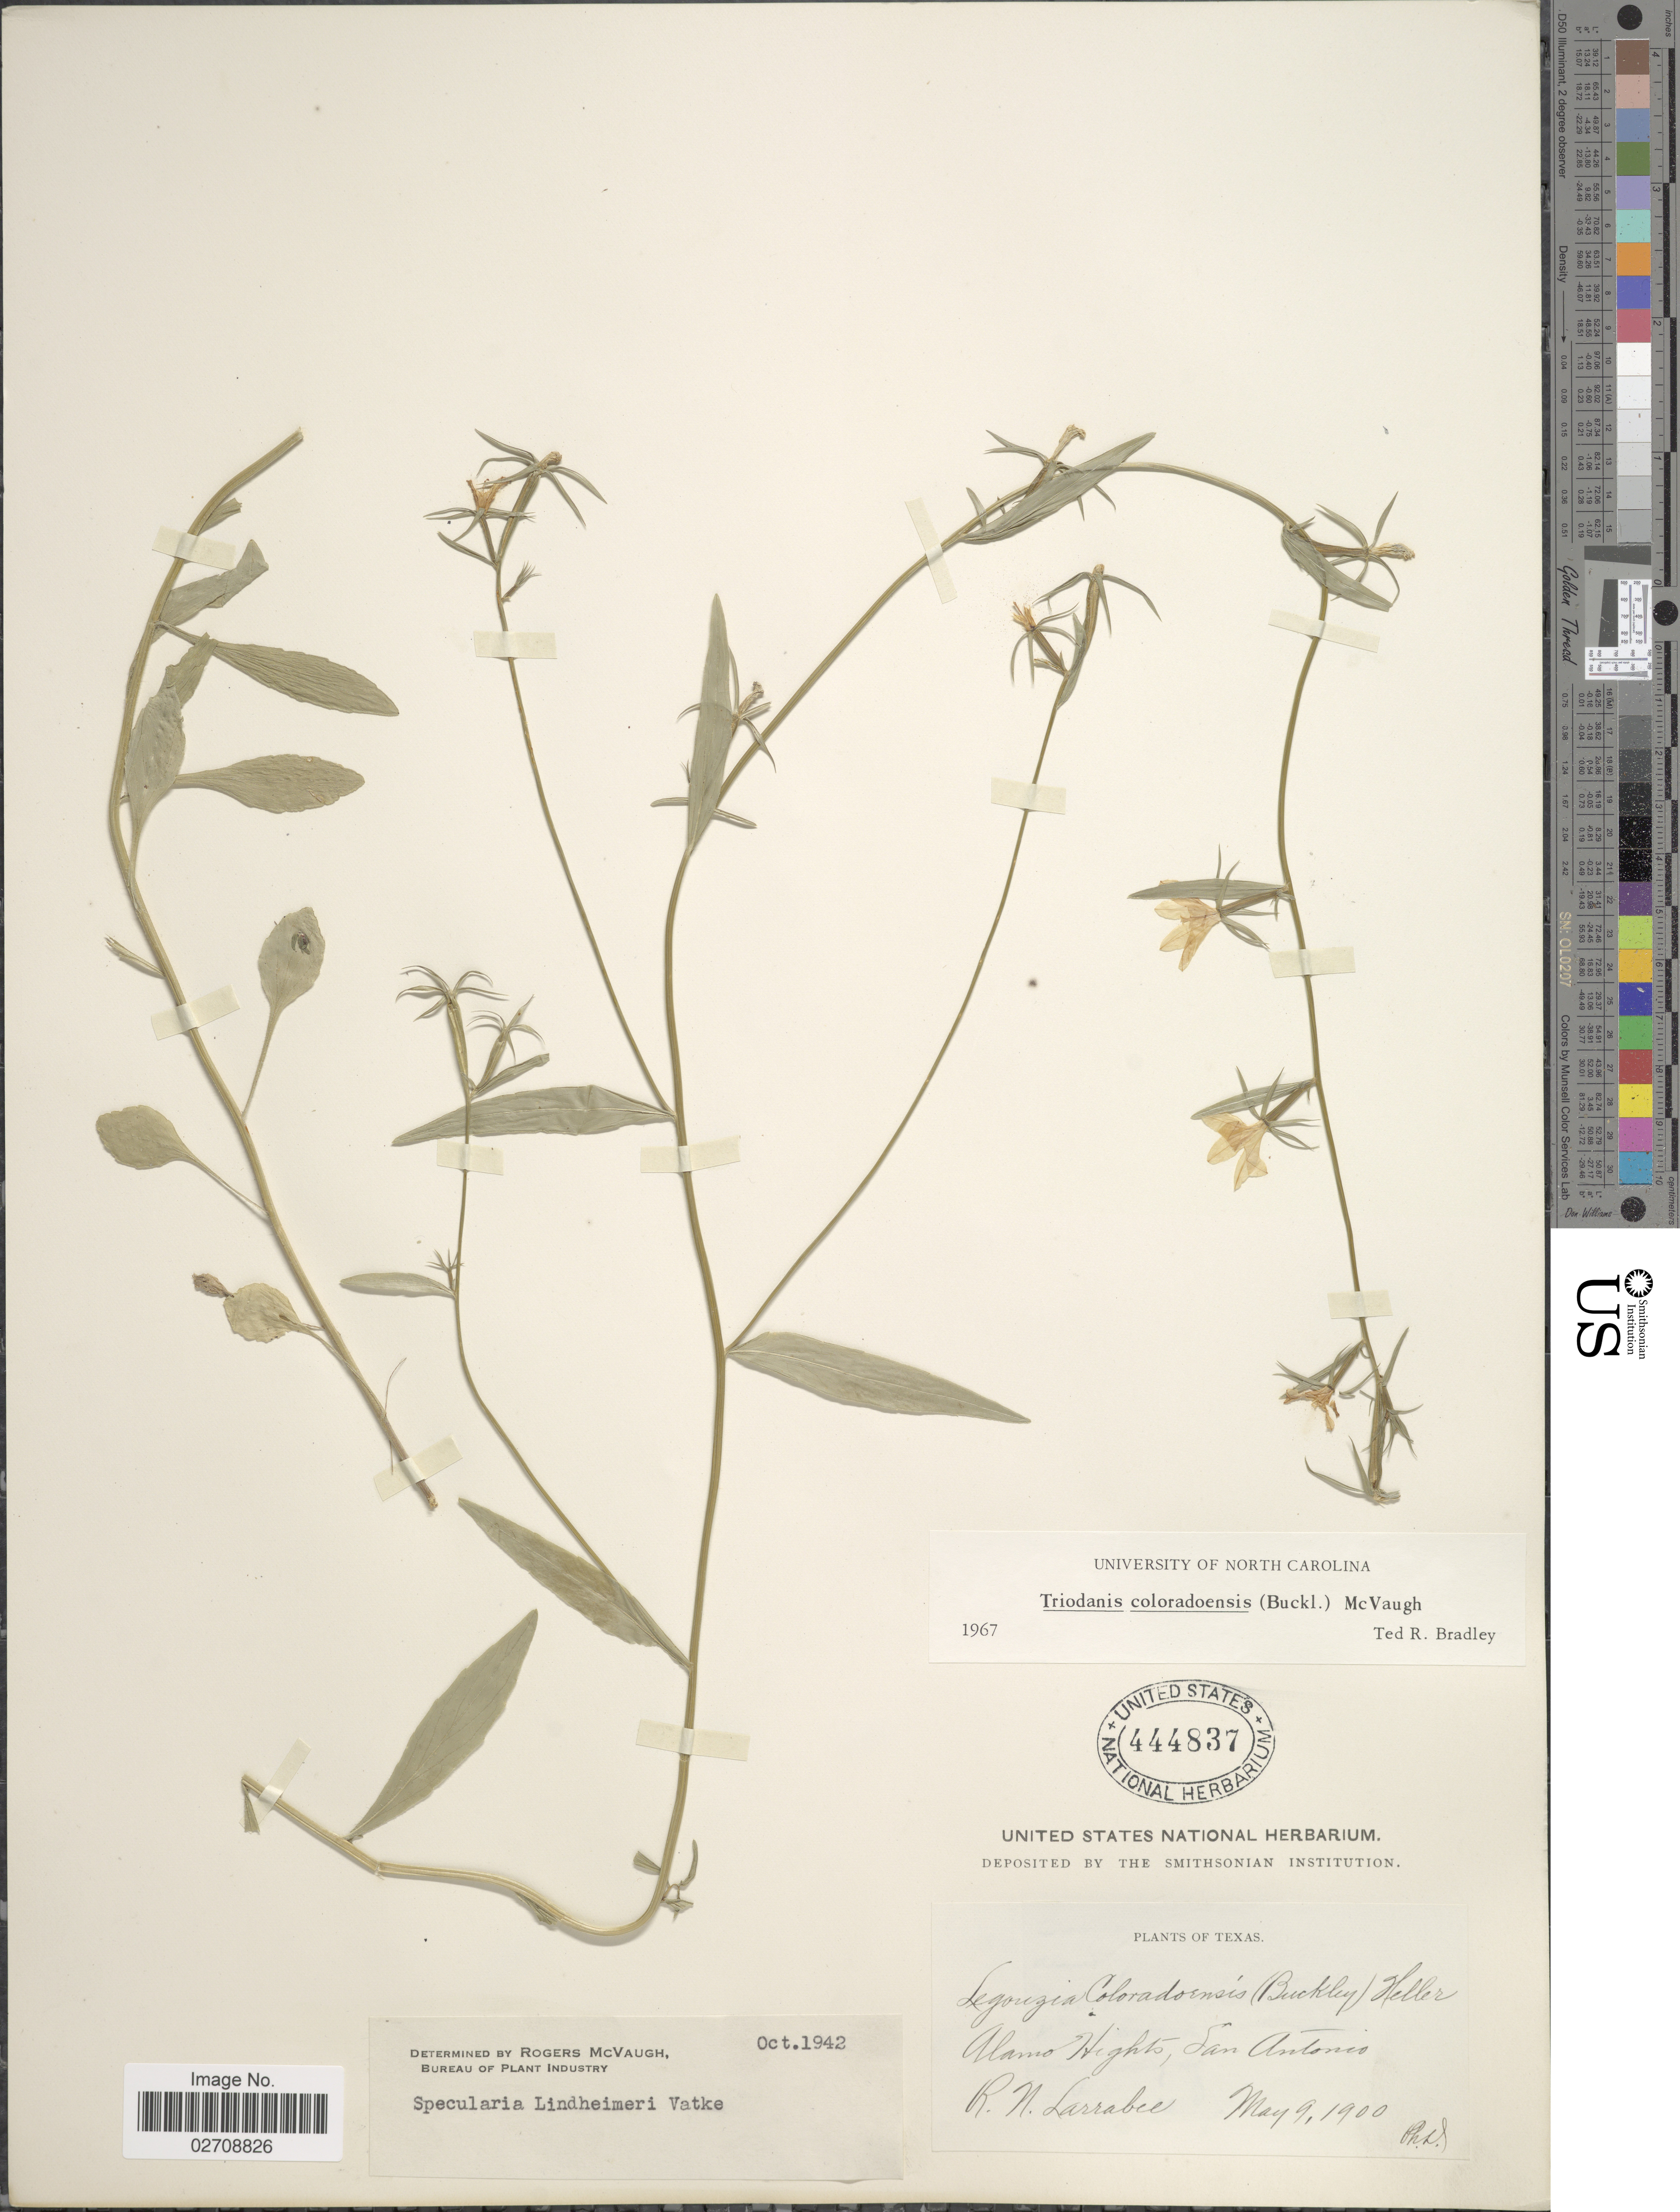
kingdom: Plantae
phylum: Tracheophyta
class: Magnoliopsida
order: Asterales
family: Campanulaceae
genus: Triodanis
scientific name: Triodanis coloradoensis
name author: (Buckley) McVaugh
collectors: R. Larrabee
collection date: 1900-05-08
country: United States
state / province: Texas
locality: Alamo Hights, San Antonio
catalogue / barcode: US 444837